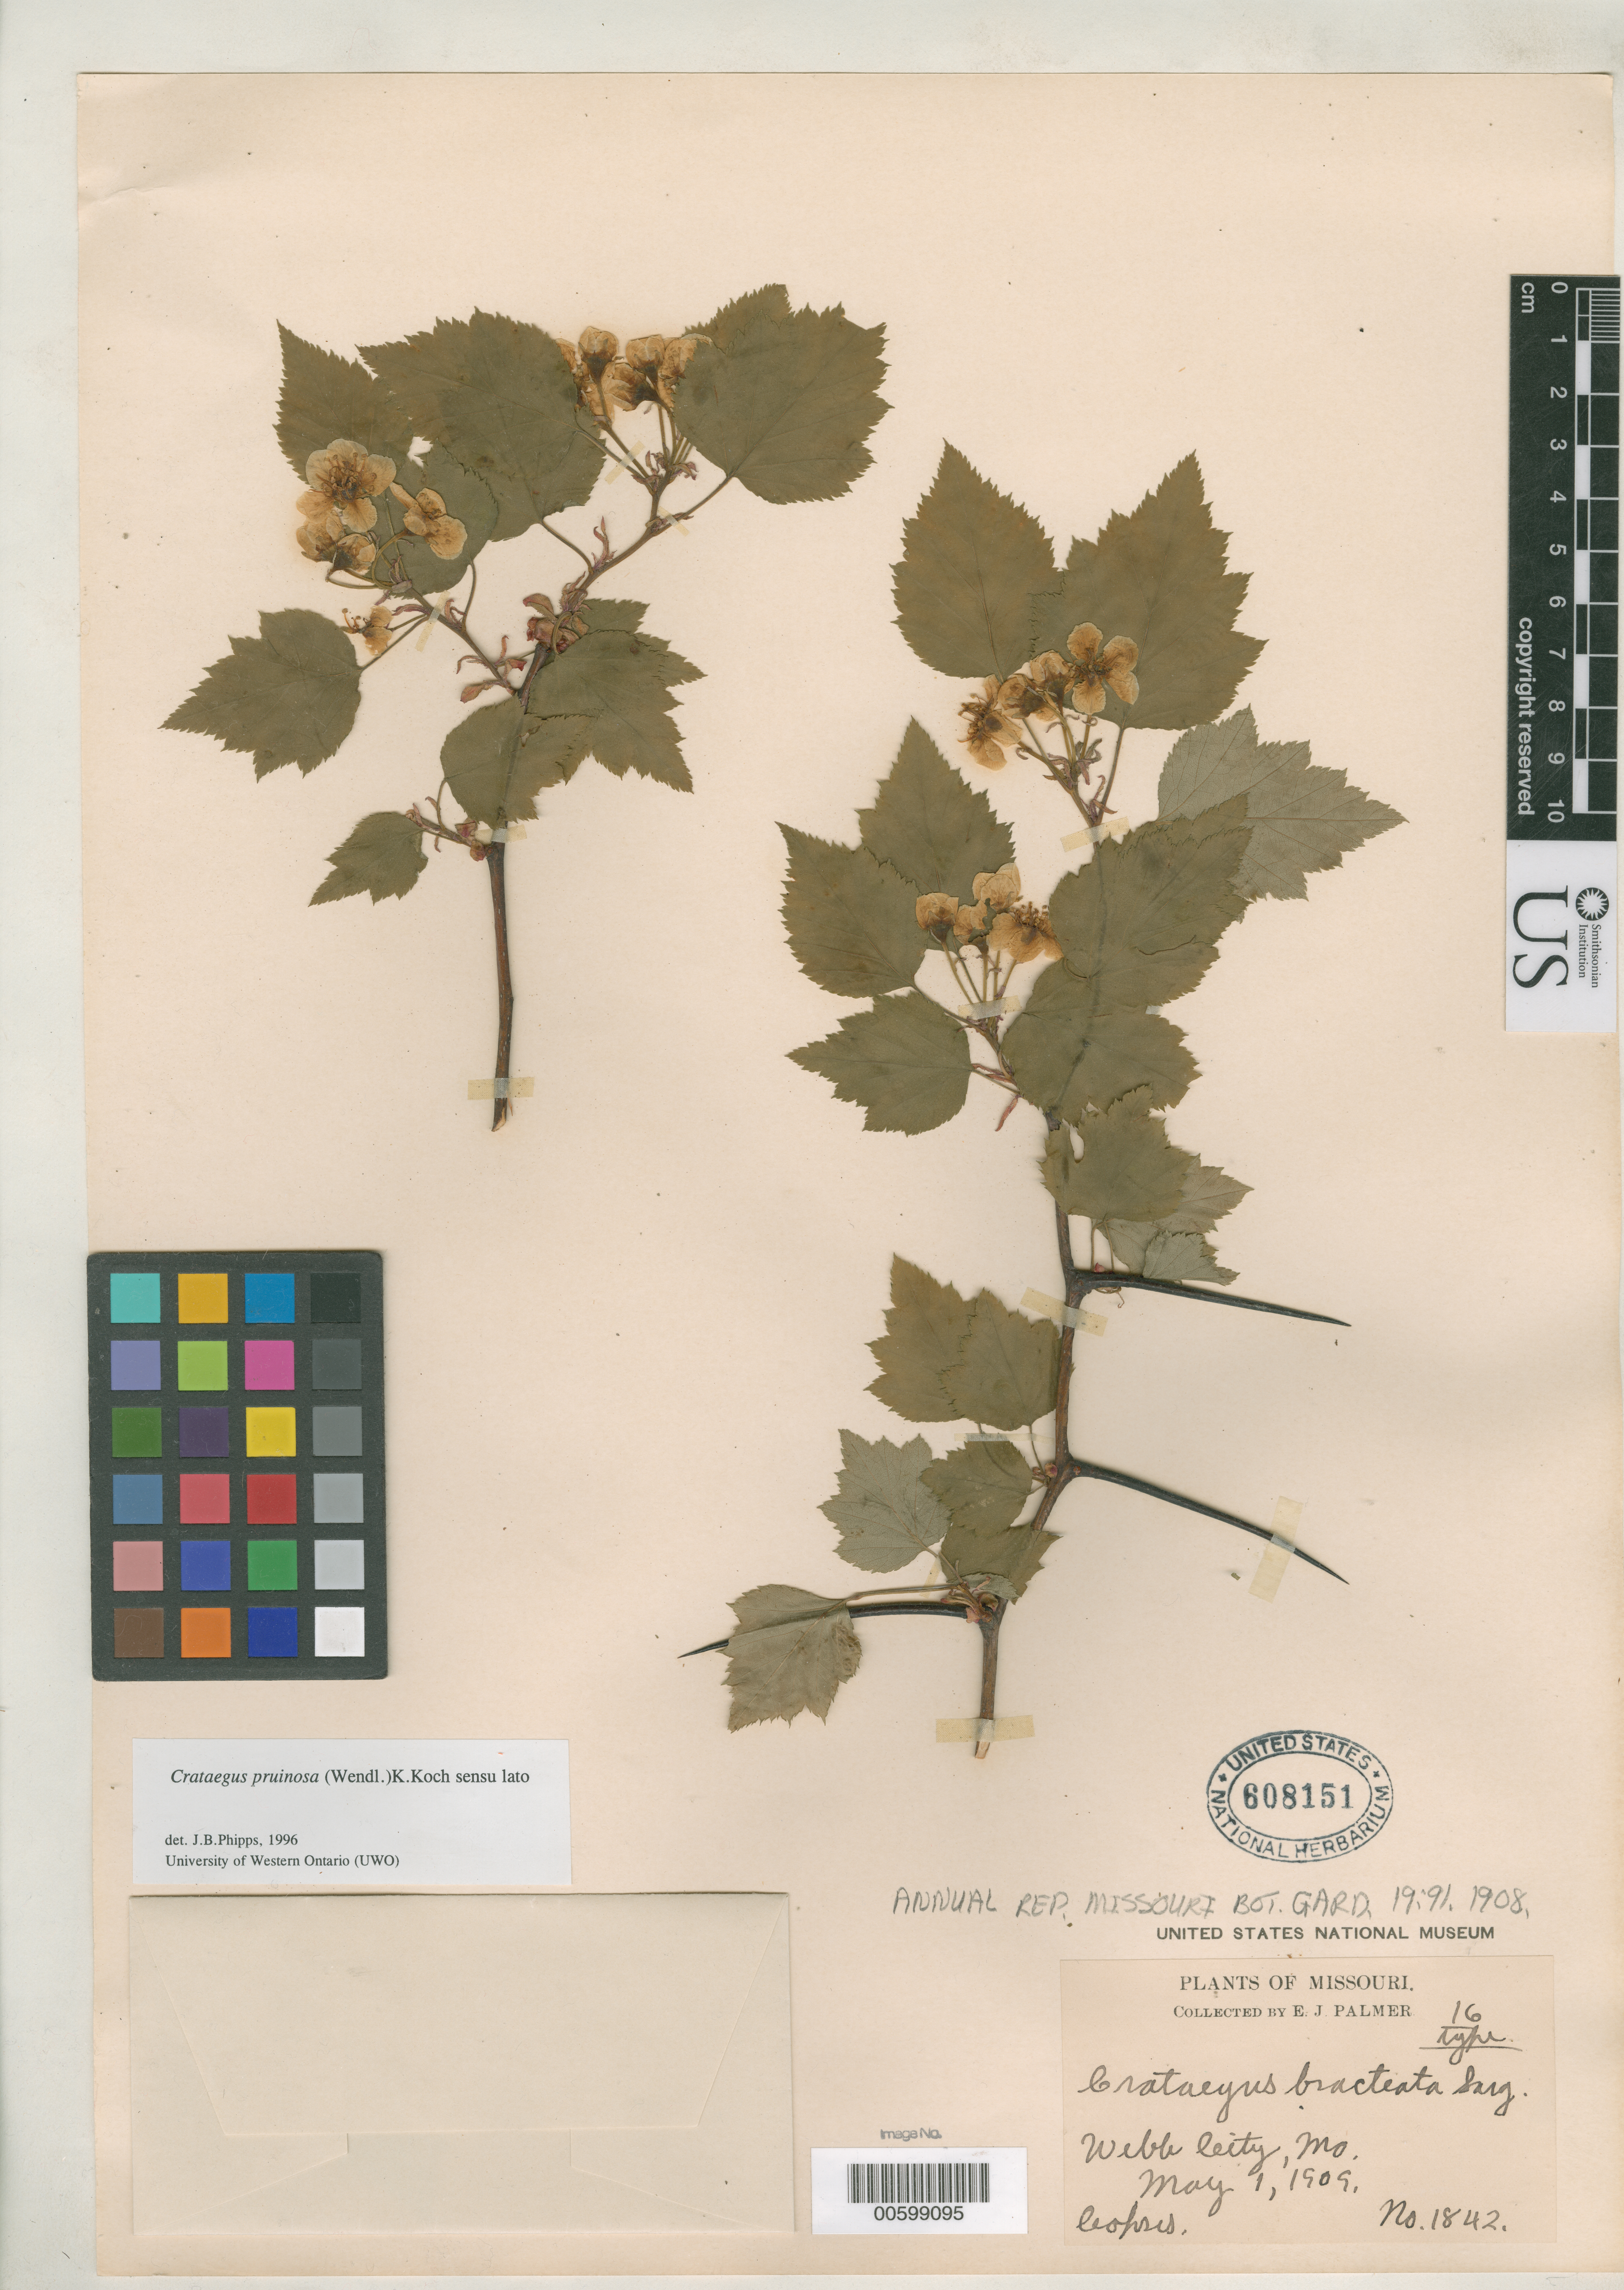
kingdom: Plantae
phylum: Tracheophyta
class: Magnoliopsida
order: Rosales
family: Rosaceae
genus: Crataegus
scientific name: Crataegus bracteata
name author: Sarg.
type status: Isotype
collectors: E. J. Palmer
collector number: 16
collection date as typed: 01 May 1909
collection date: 1909-05-01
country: United States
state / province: Missouri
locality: Webb City.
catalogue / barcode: US 608151